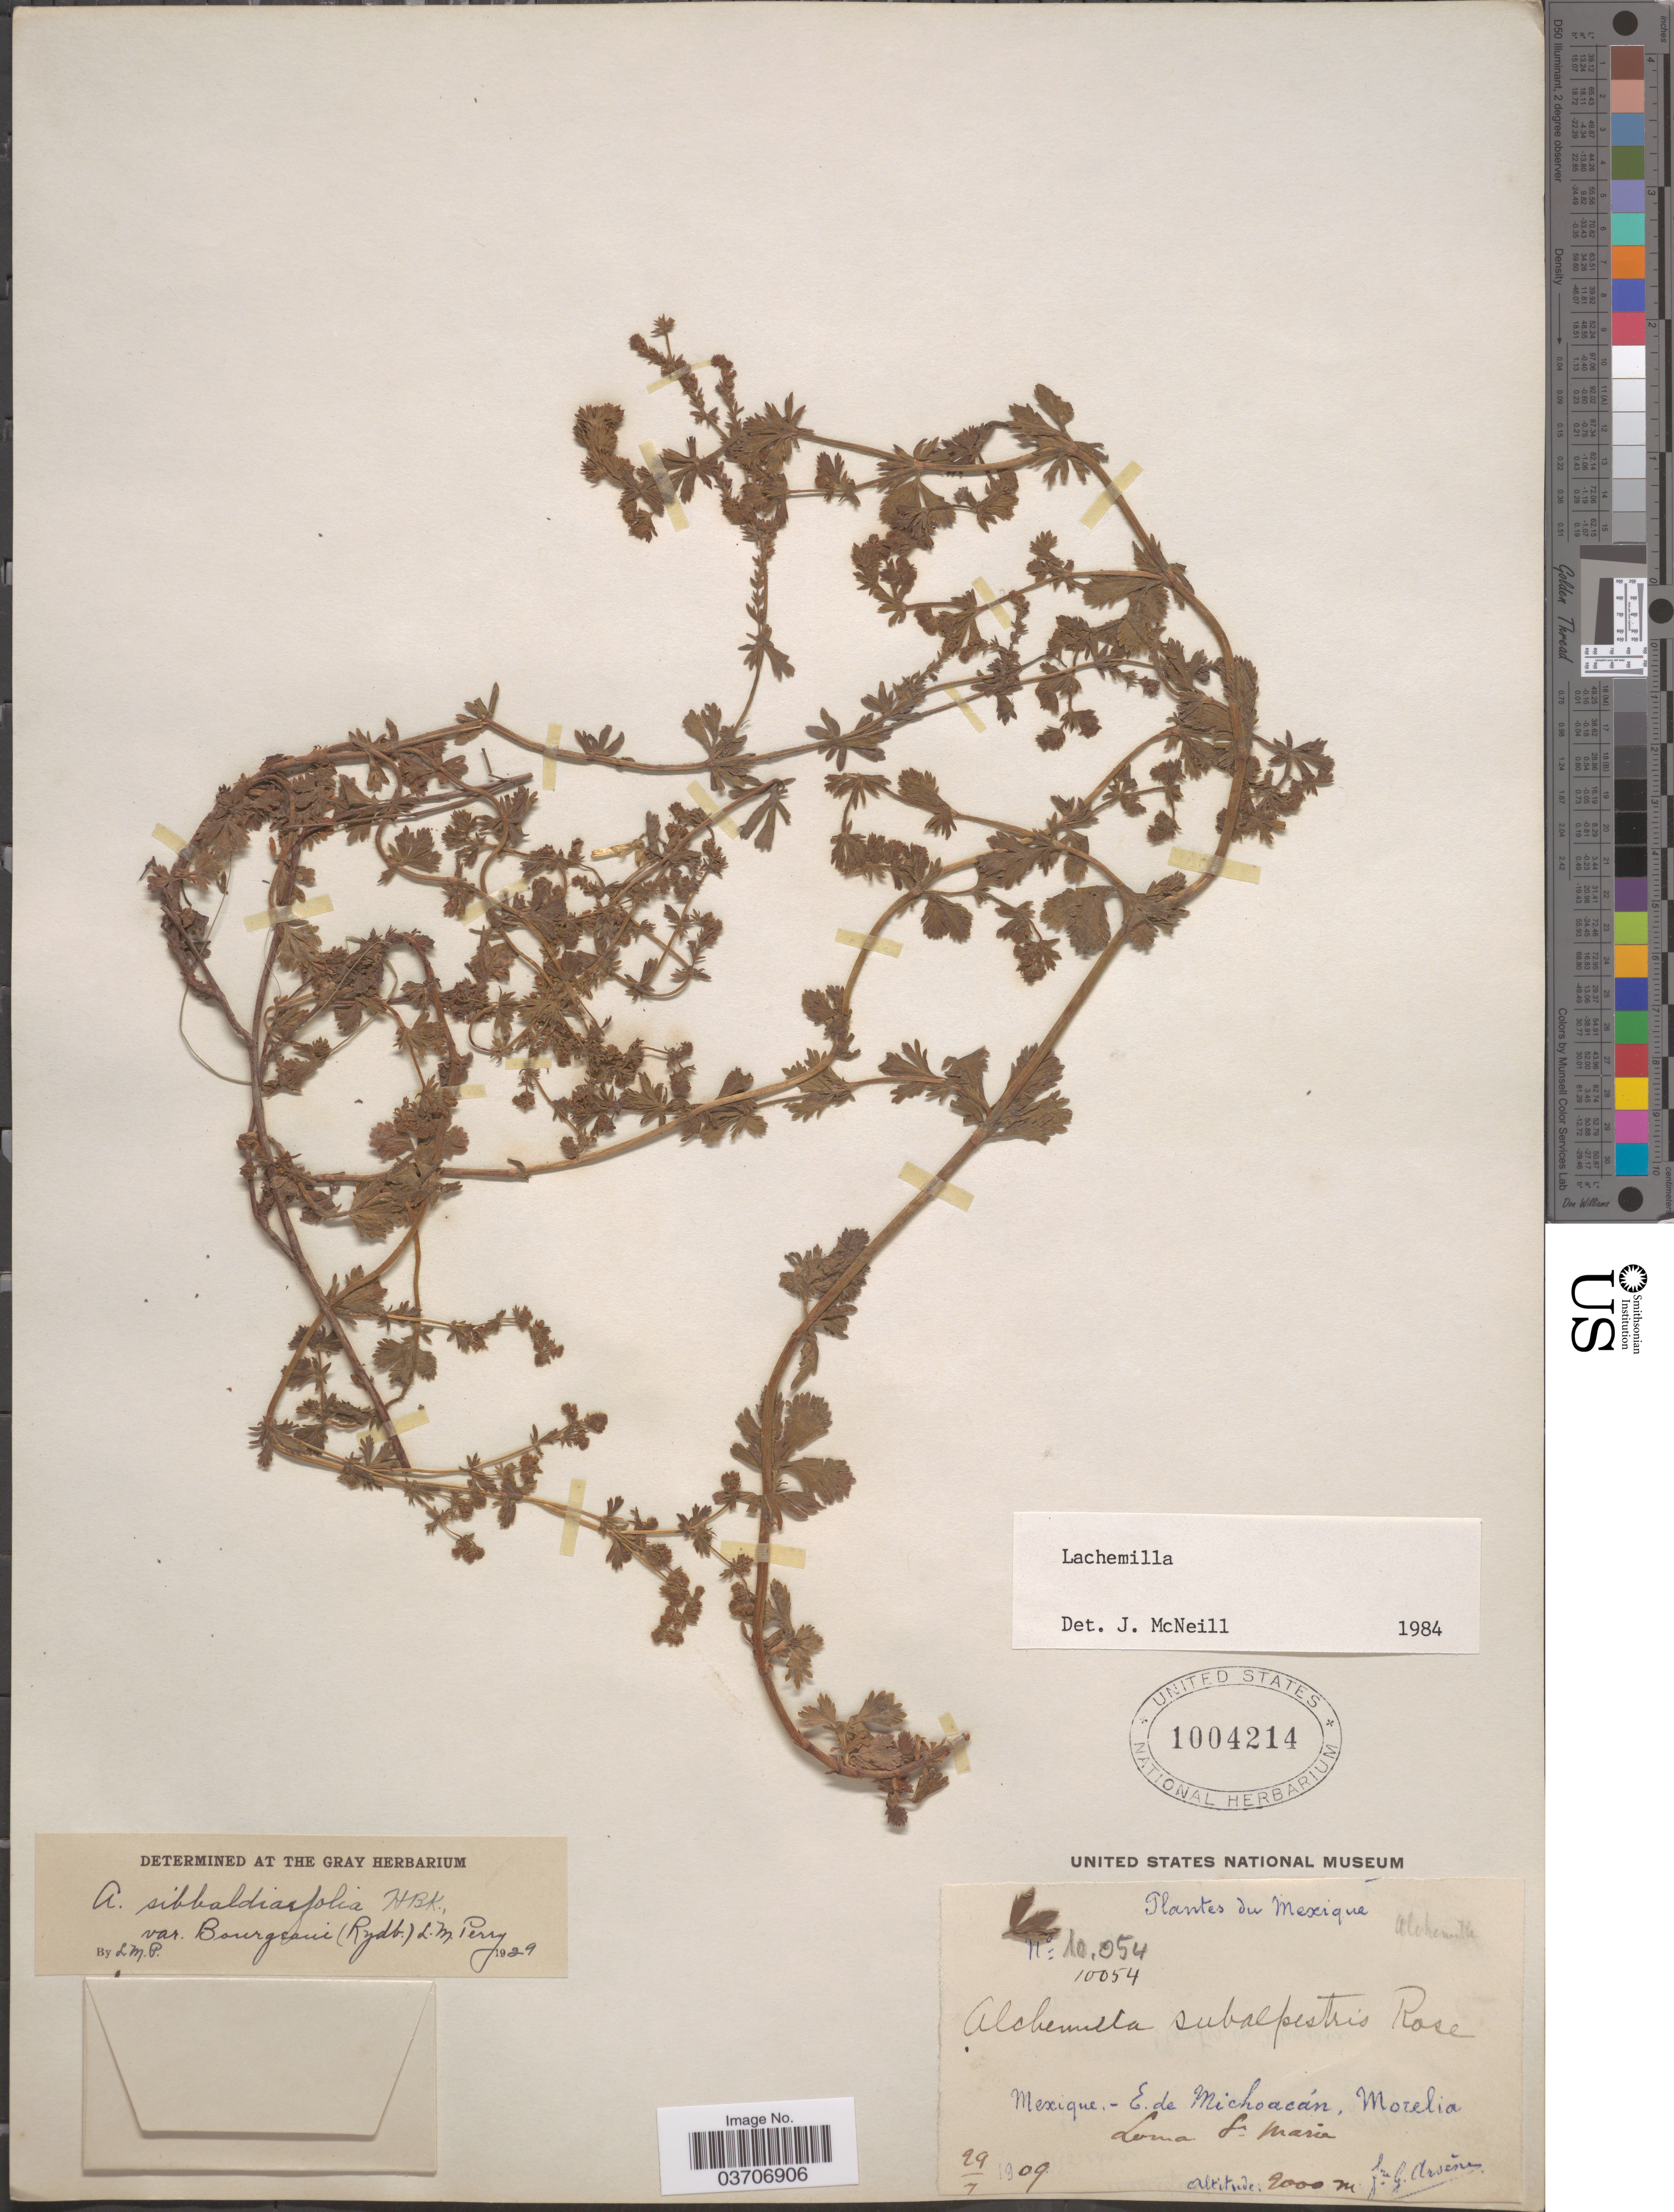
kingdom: Plantae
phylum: Tracheophyta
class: Magnoliopsida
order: Rosales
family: Rosaceae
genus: Lachemilla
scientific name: Lachemilla sp.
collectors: Bro. G. Arsène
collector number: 10054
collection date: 1909-07-29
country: Mexico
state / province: Michoacán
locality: Morelia. Lome St Maria.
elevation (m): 2000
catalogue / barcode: US 1004214